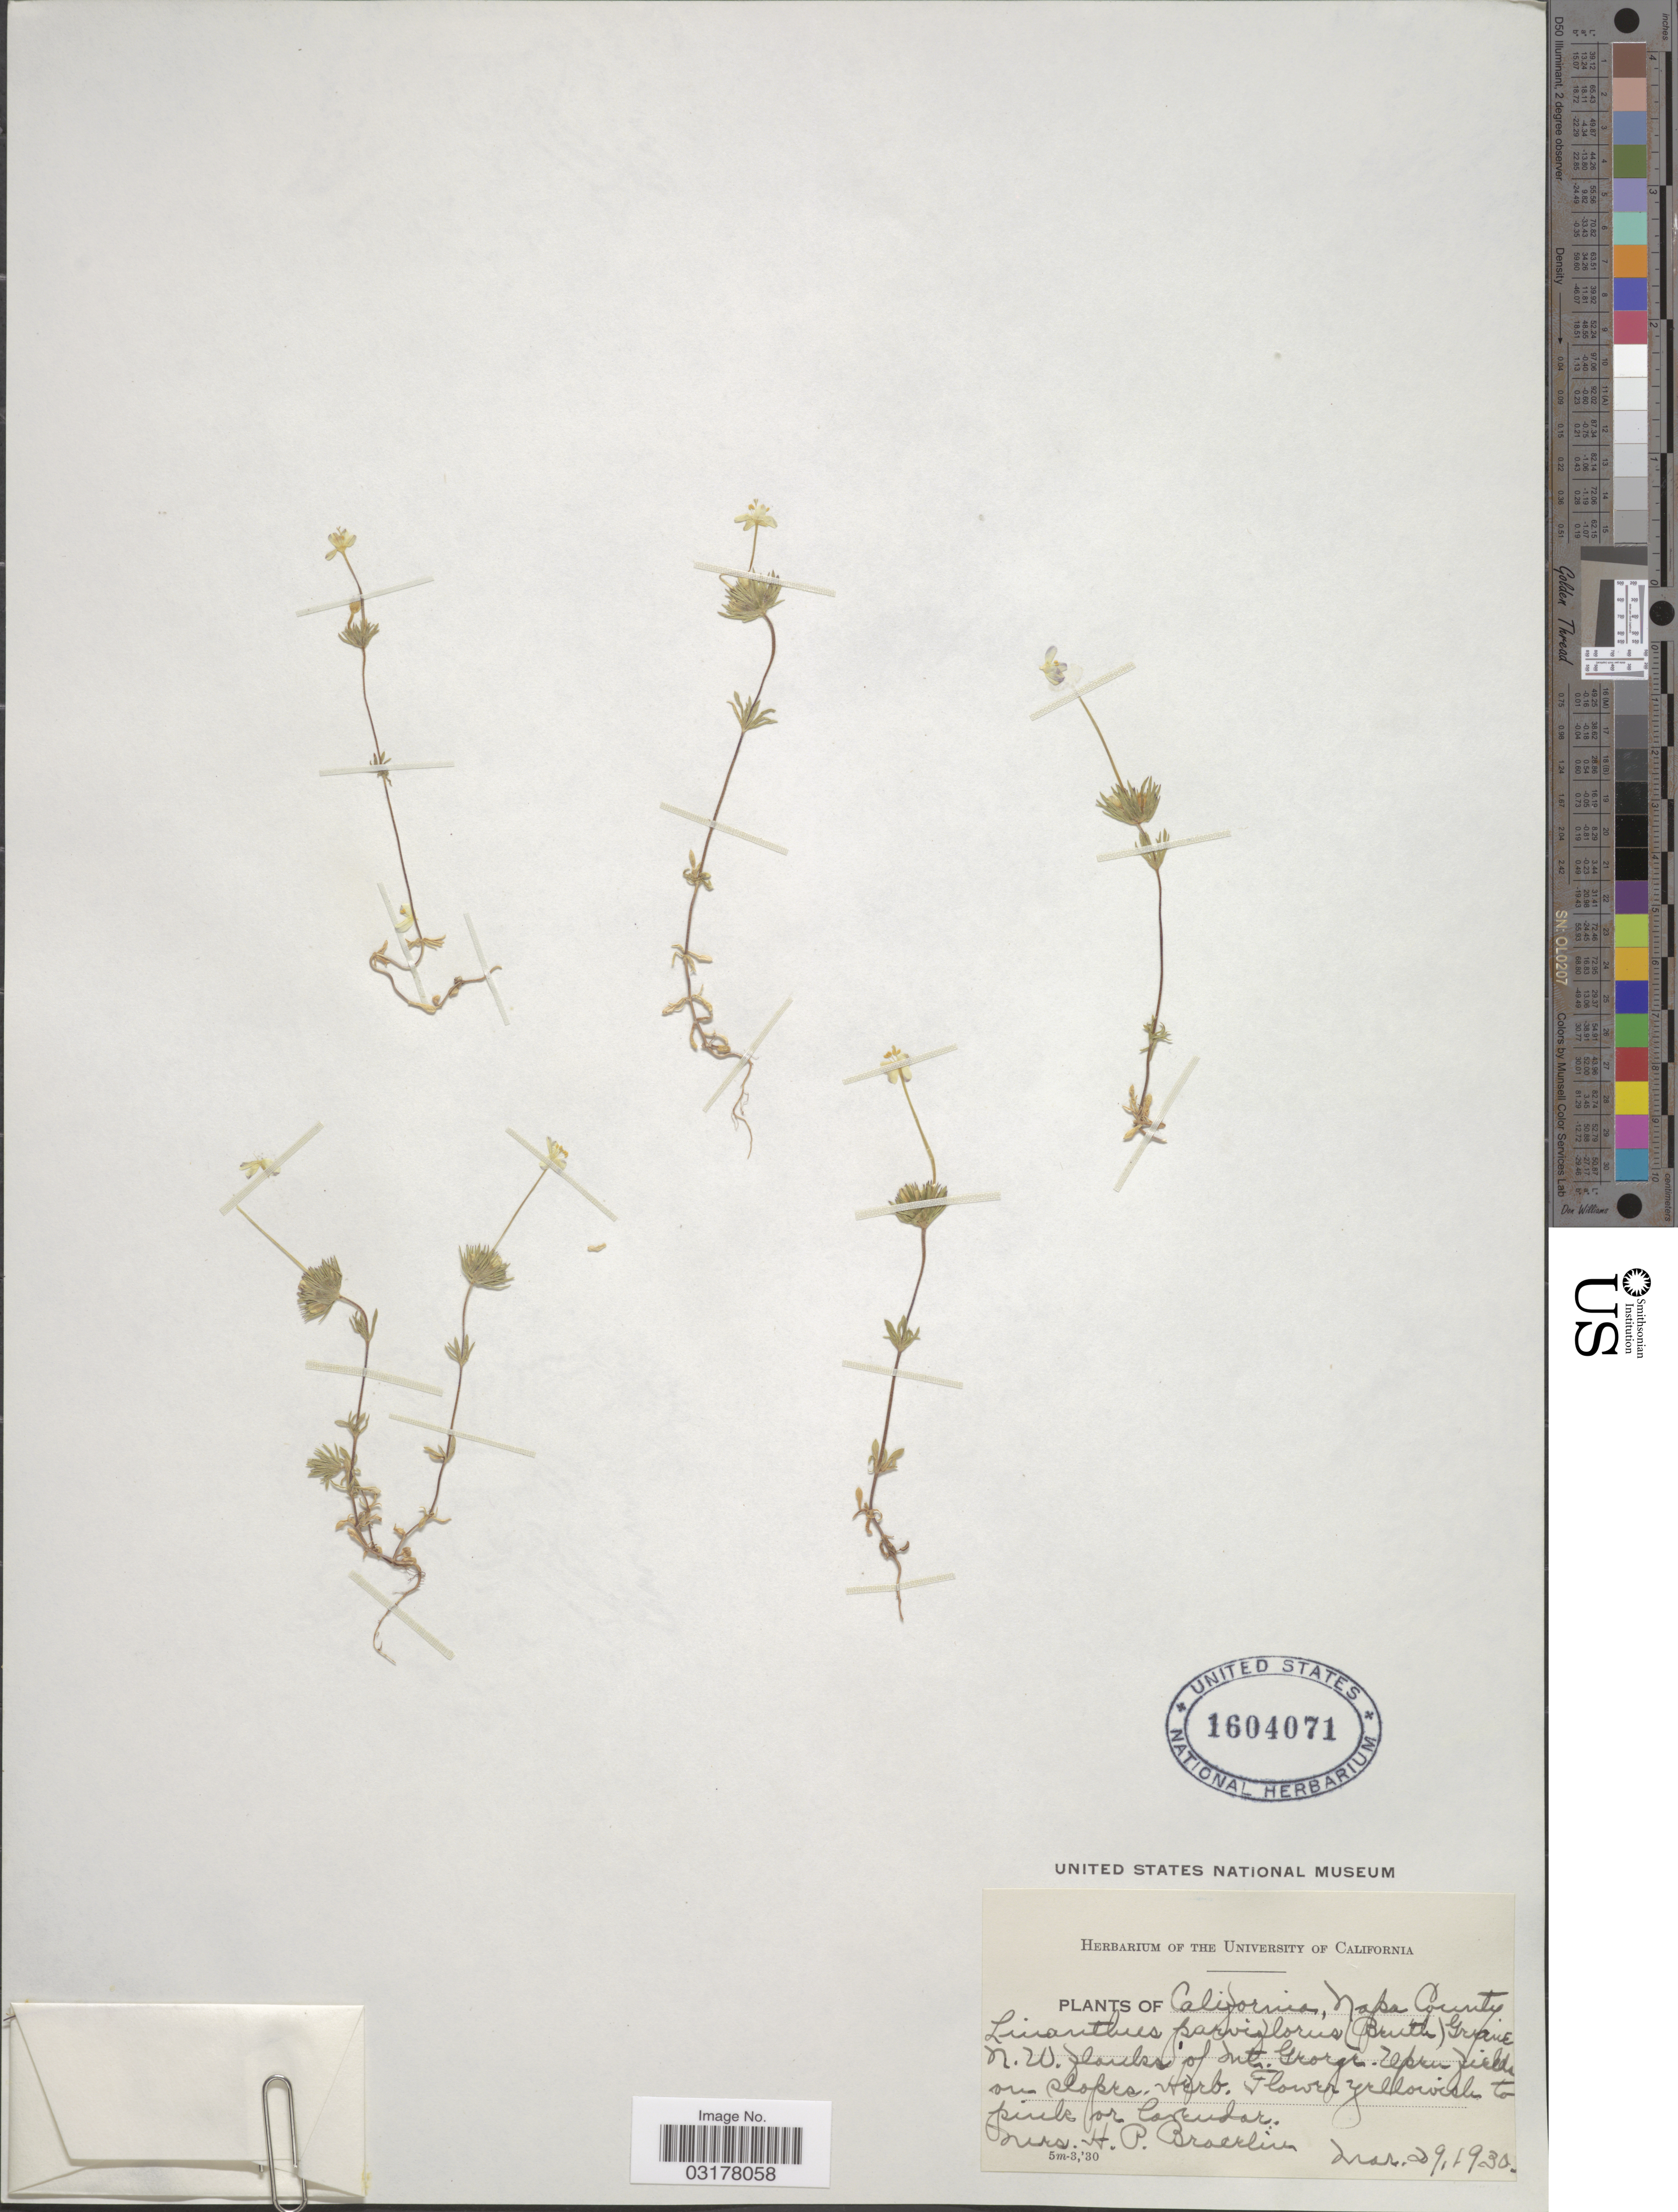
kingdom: Plantae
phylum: Tracheophyta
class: Magnoliopsida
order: Ericales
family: Polemoniaceae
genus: Leptosiphon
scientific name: Leptosiphon parviflorus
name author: Benth.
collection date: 1930-03-29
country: United States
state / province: California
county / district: Napa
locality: Napa County. N.W. flanks of Mt. George. Open fields on slopes.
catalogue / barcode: US 1604071